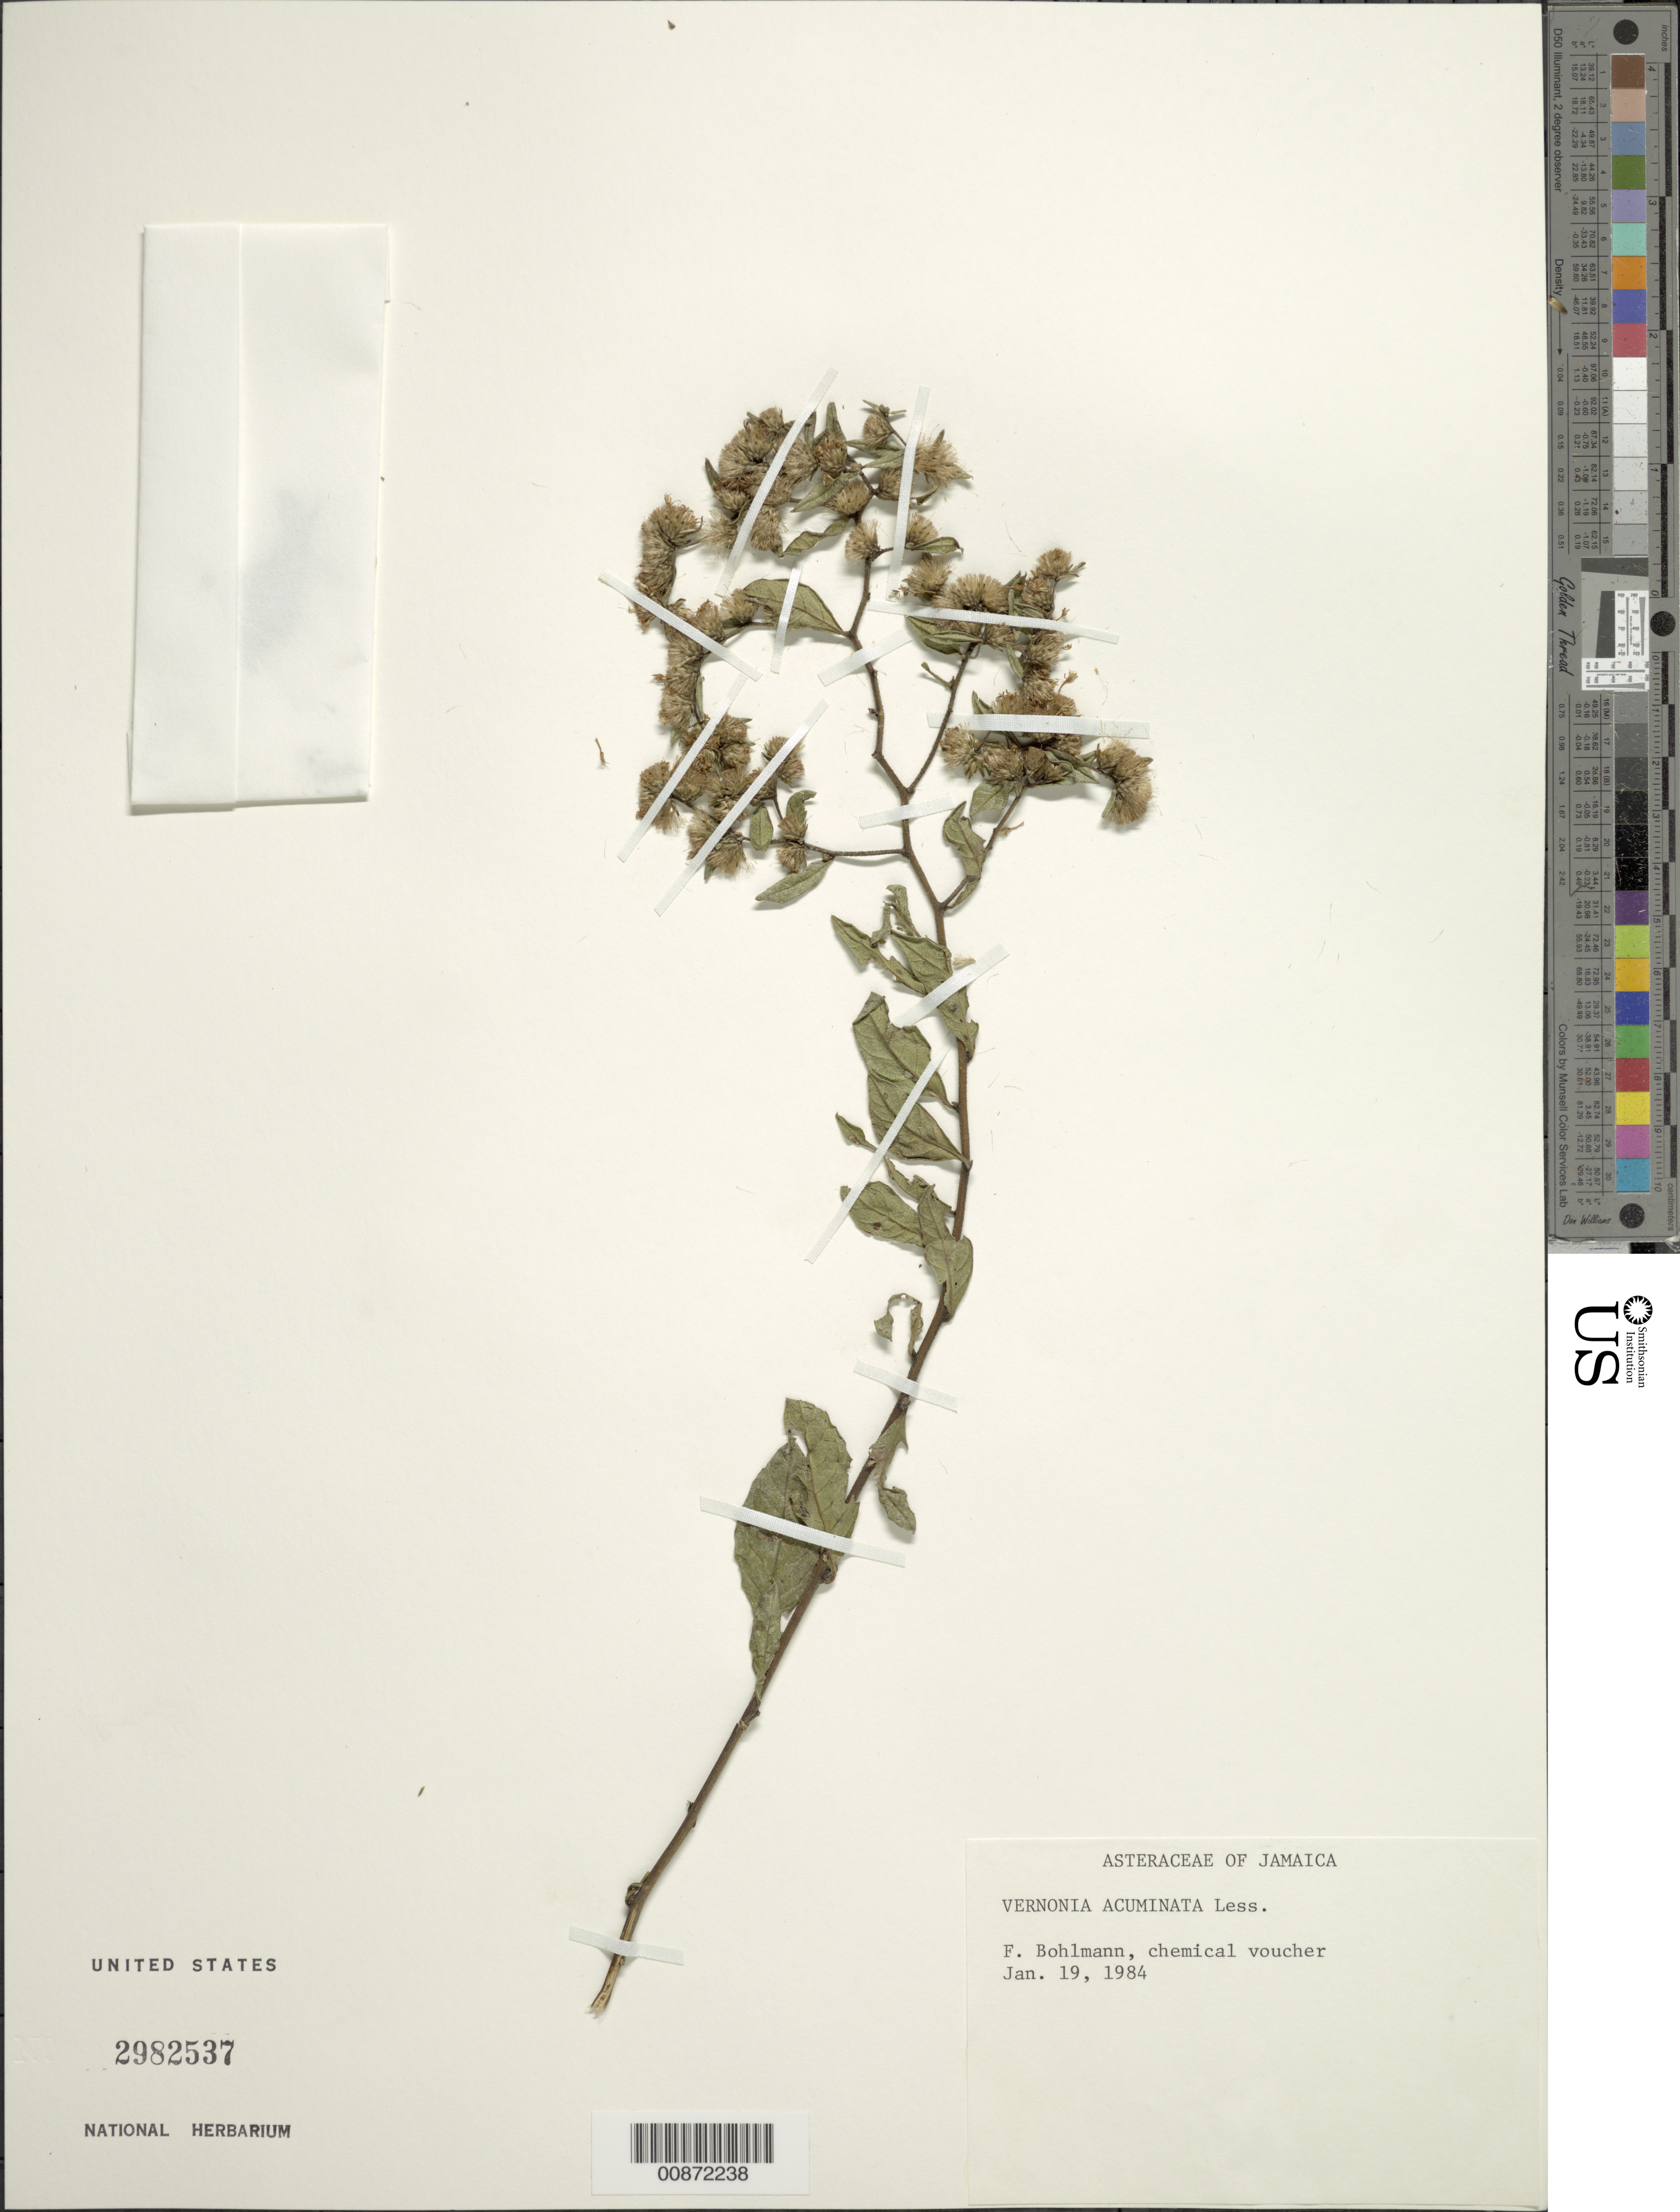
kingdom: Plantae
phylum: Tracheophyta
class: Magnoliopsida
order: Asterales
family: Asteraceae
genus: Lepidaploa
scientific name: Lepidaploa acuminata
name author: (Less.) H. Rob.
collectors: Bohlmann, F.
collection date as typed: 19 Jan 1984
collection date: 1984-01-19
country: Jamaica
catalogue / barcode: US 2982537